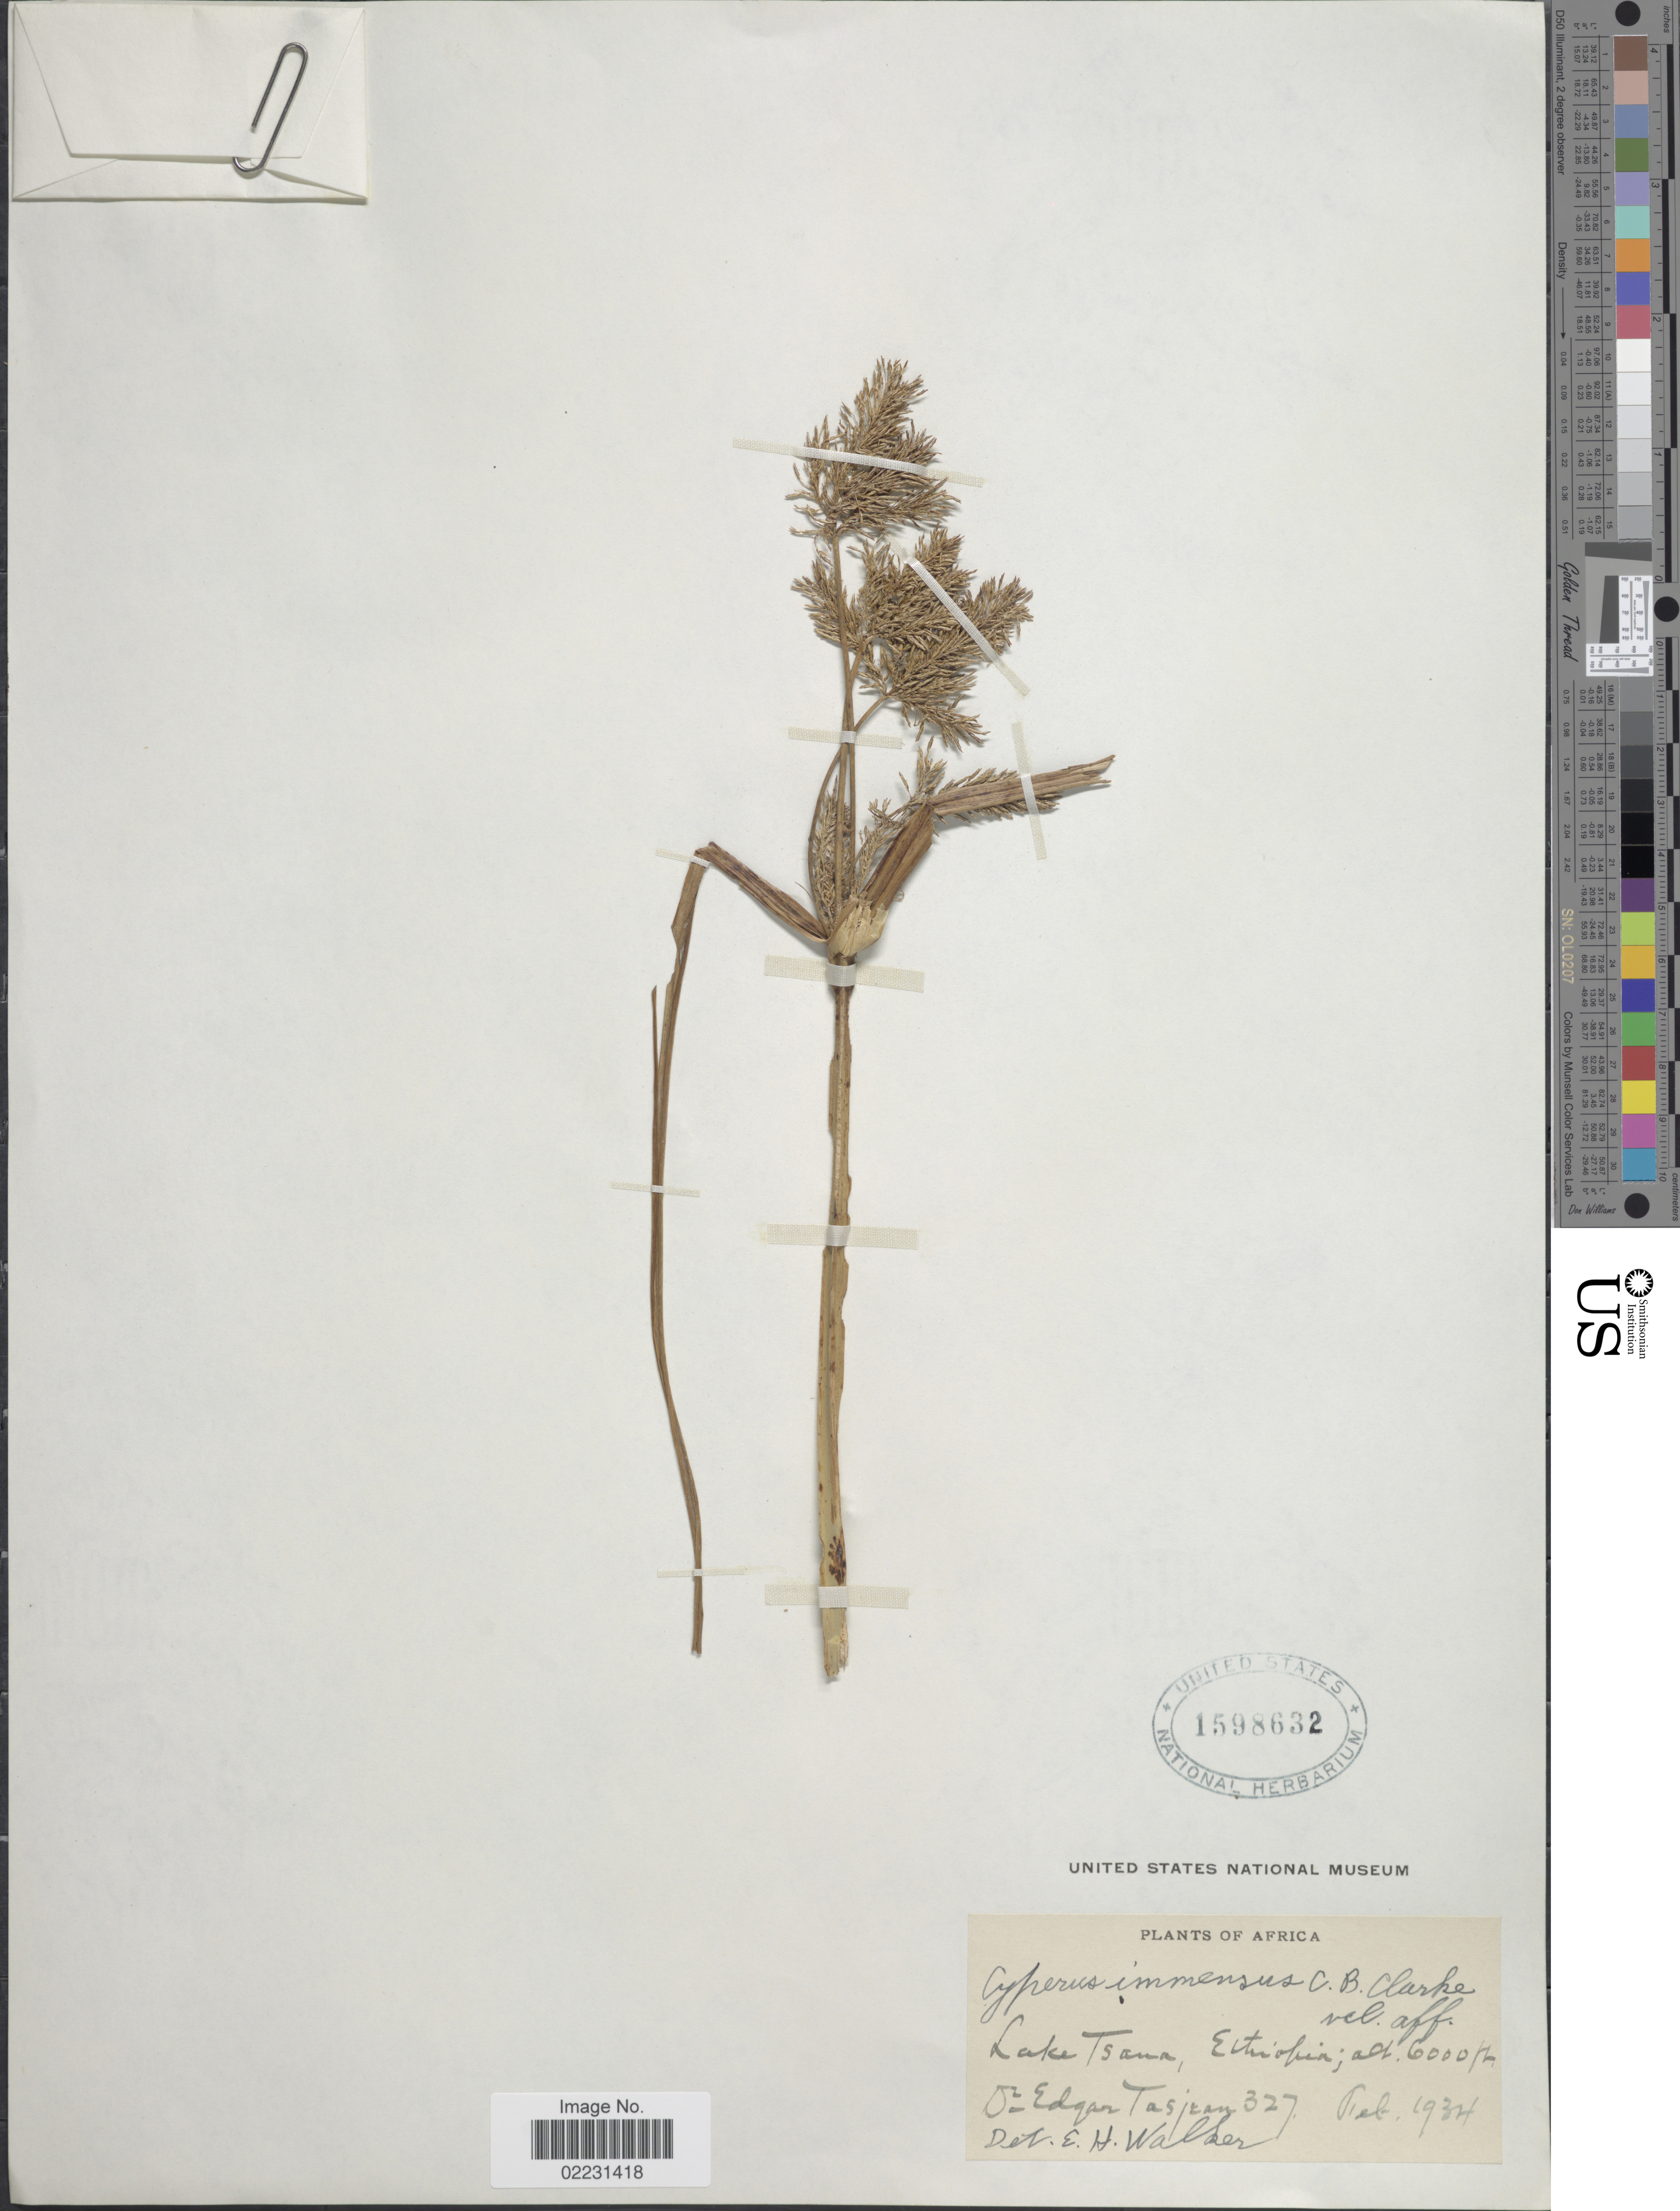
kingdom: Plantae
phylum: Tracheophyta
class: Liliopsida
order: Poales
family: Cyperaceae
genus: Cyperus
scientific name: Cyperus digitatus subsp. auricomis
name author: (Sieber ex Spreng.) Kük.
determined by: Strong, Mark T., (BOT), Smithsonian Institution - National Museum of Natural History (UNITED STATES)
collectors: E. Tasjran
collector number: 327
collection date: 1934-02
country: Ethiopia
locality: Lake Tsana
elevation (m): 1829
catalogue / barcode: US 1598632